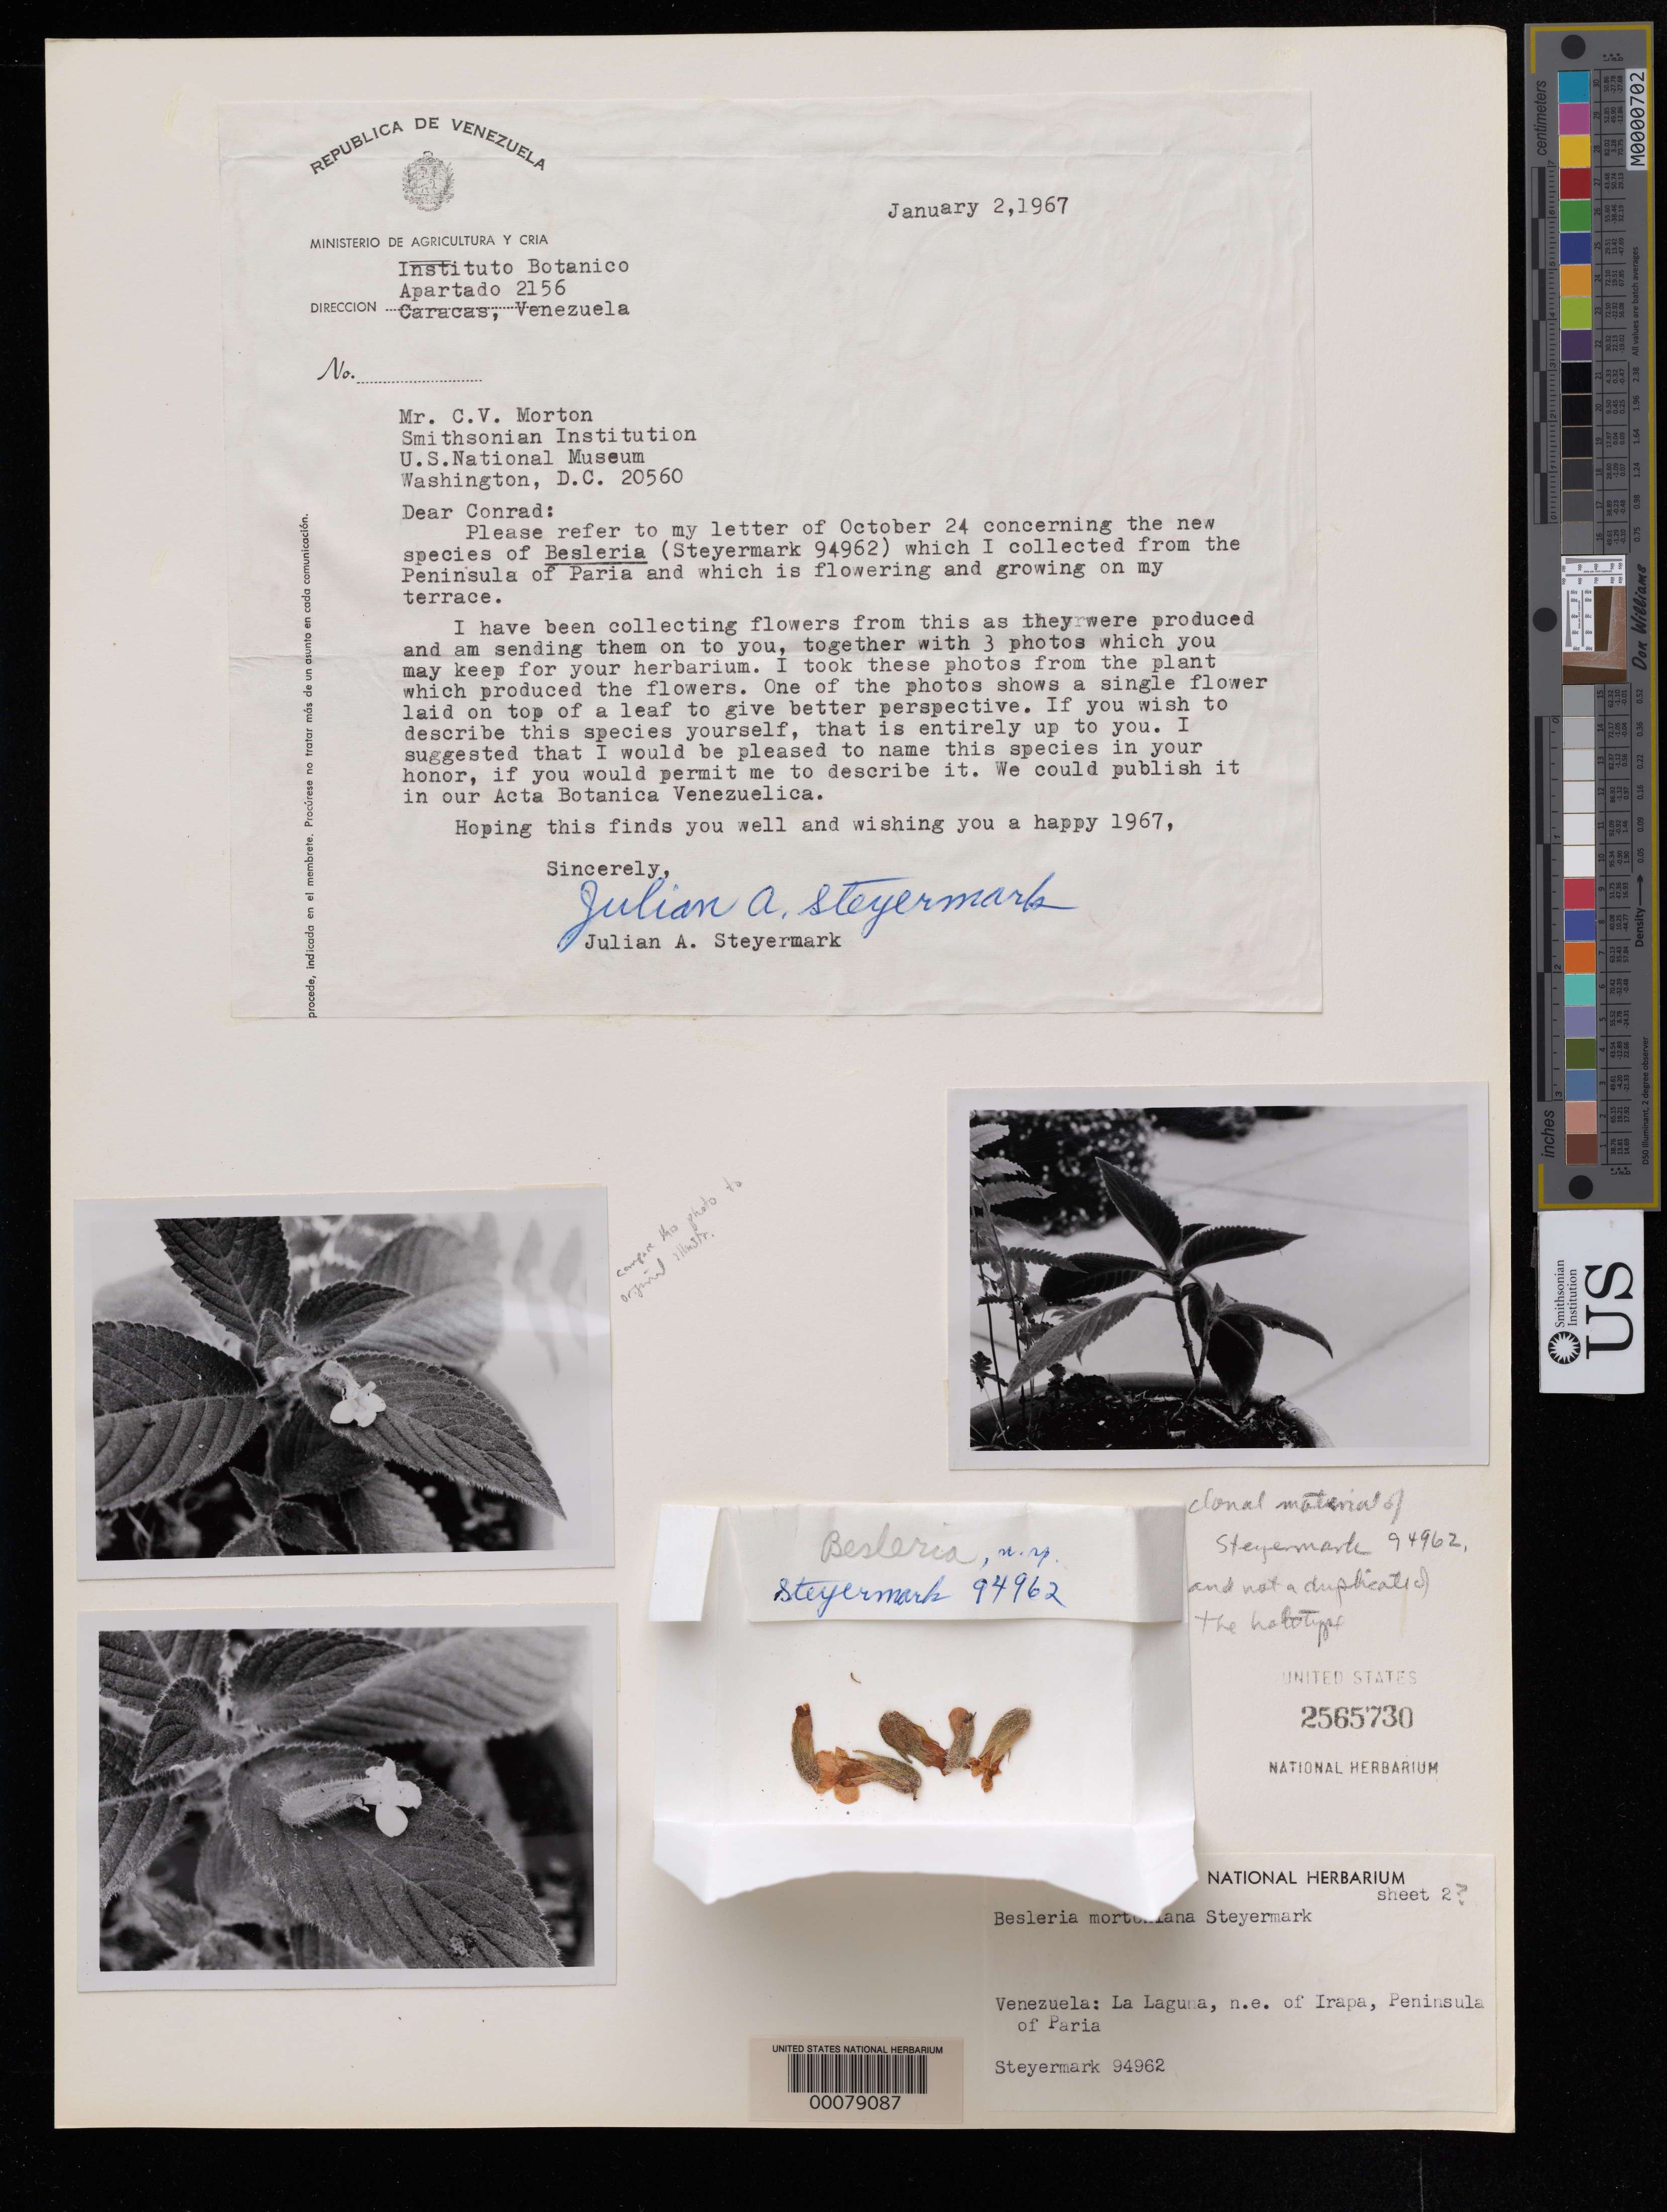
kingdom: Plantae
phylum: Tracheophyta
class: Magnoliopsida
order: Lamiales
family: Gesneriaceae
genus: Besleria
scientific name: Besleria mortoniana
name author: Steyerm.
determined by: Skog, Laurence E.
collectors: J. Steyermark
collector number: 94962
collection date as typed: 02 Jan 1967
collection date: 1967-01-02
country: Venezuela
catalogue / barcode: US 2565730